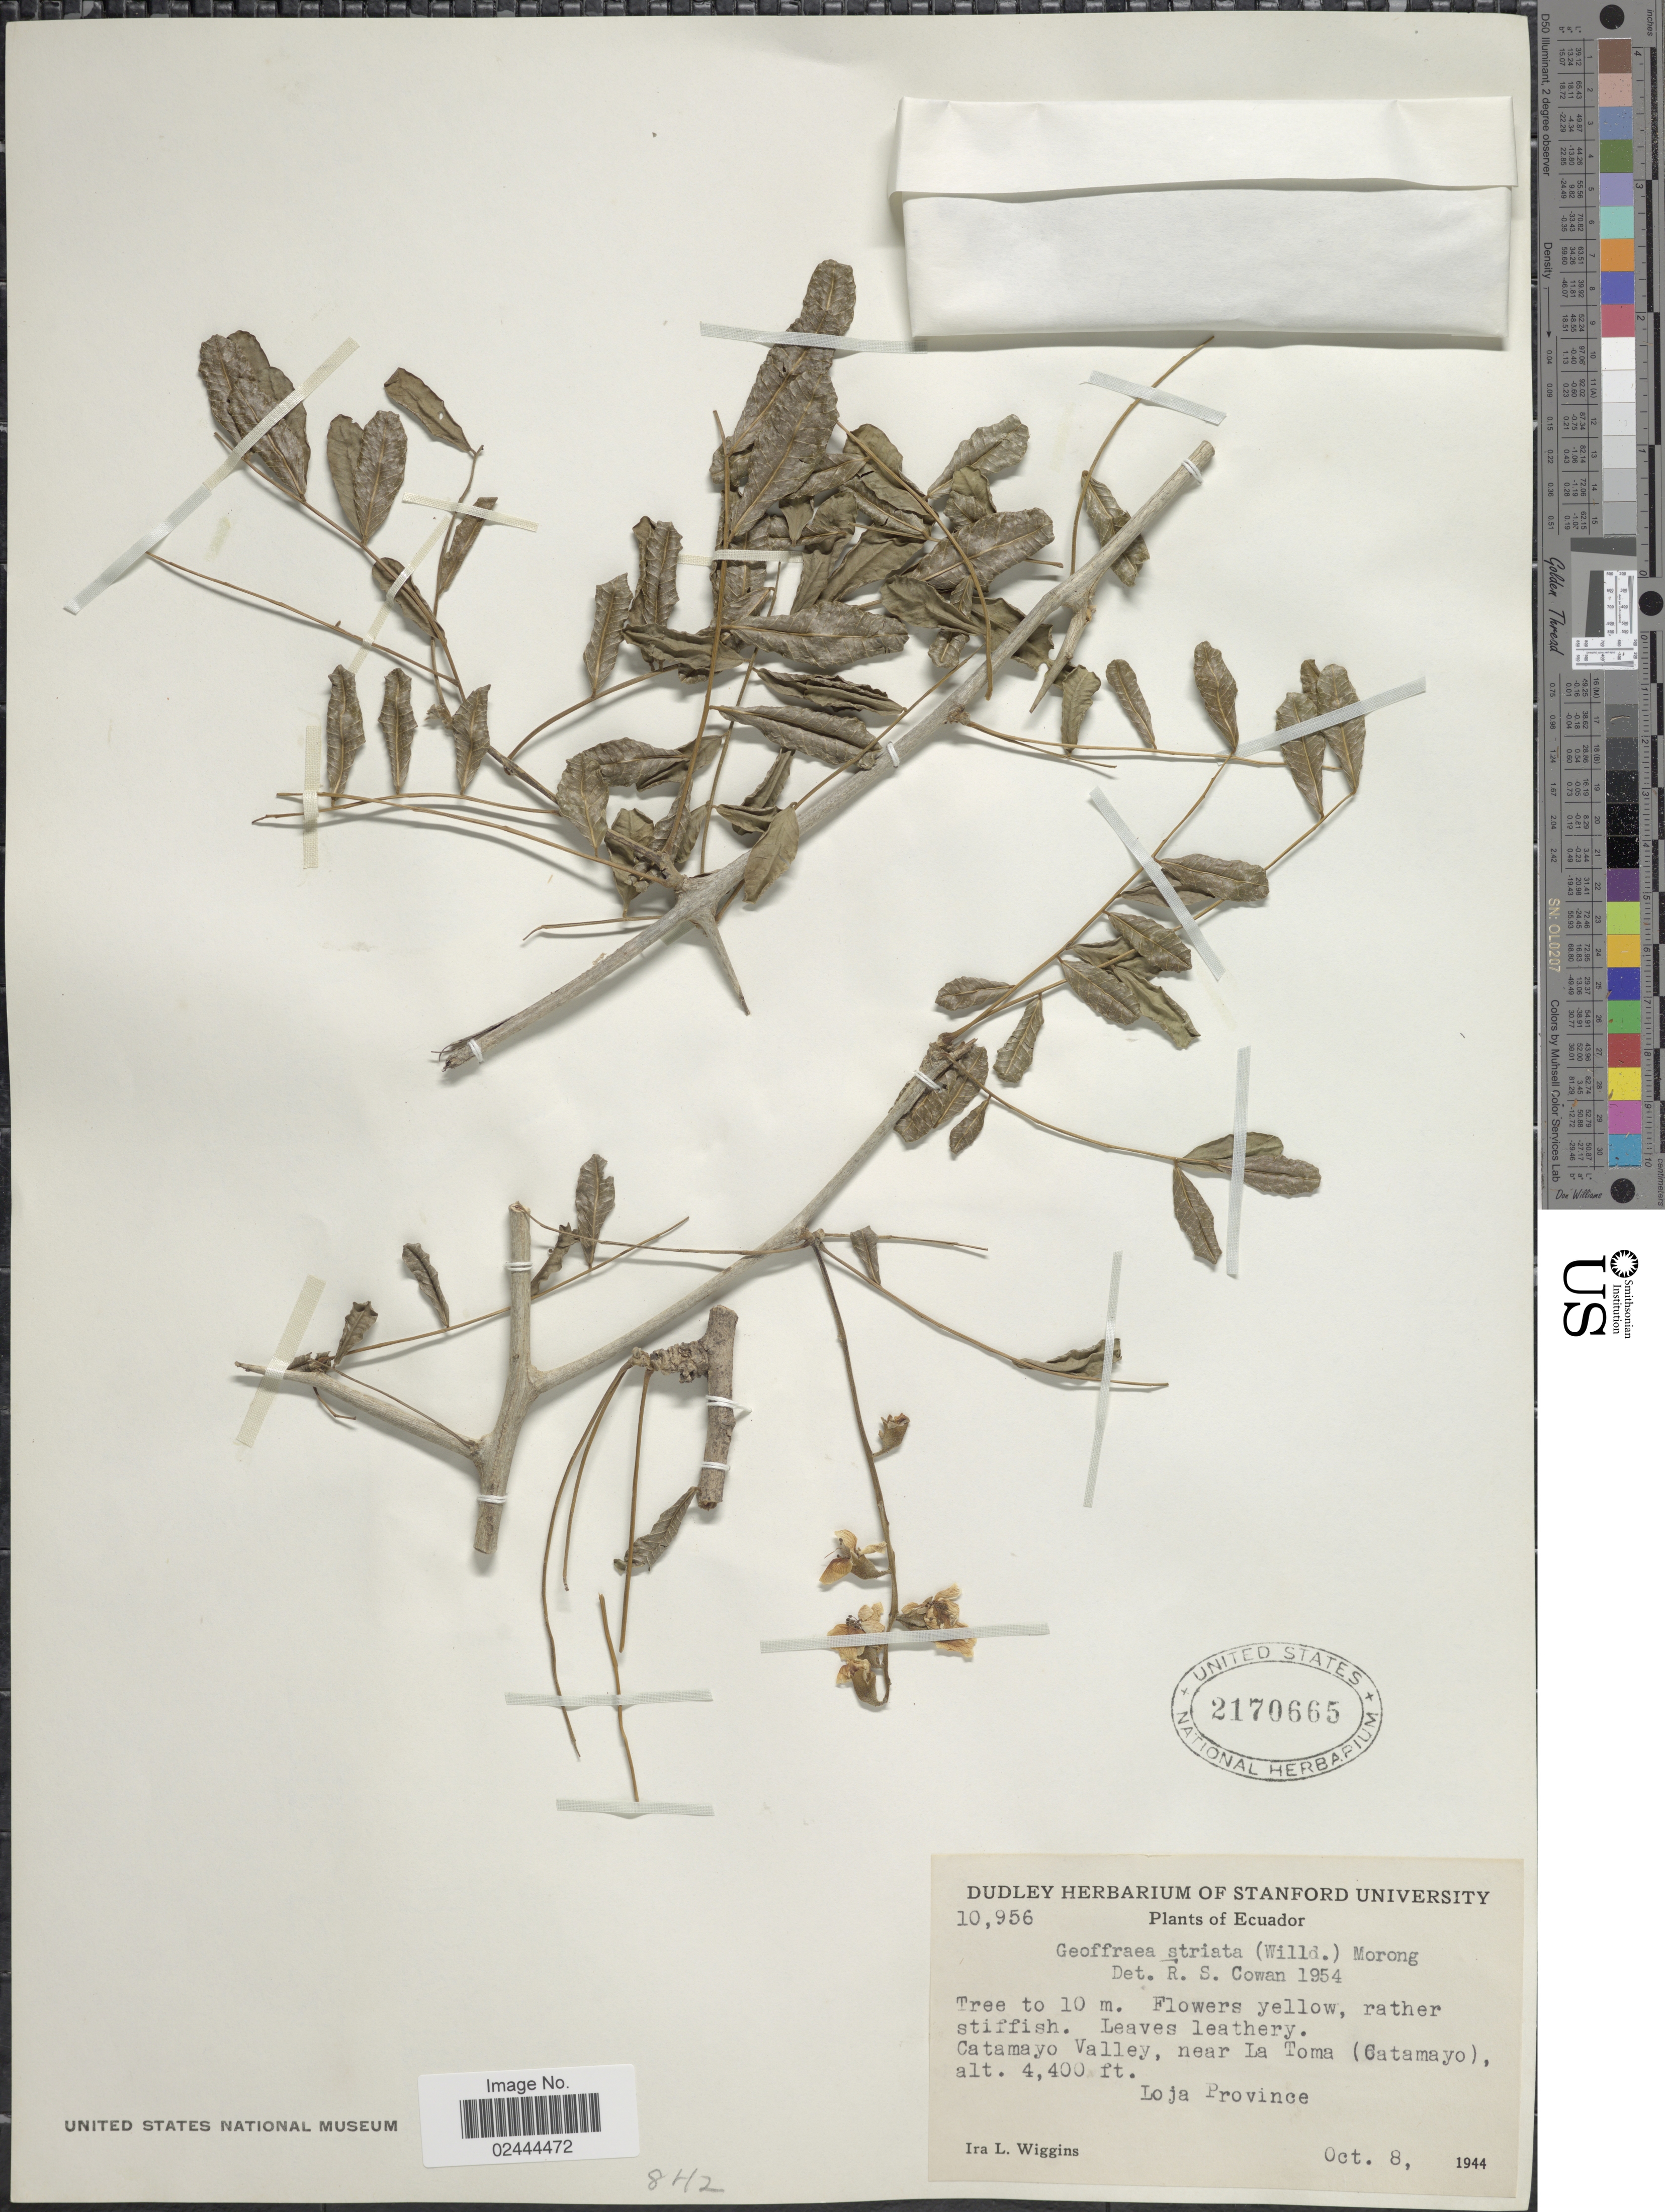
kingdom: Plantae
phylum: Tracheophyta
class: Magnoliopsida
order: Fabales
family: Fabaceae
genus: Geoffroea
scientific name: Geoffroea spinosa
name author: Jacq.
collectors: I. L. Wiggins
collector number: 10956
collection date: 1944-10-08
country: Ecuador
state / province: Loja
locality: Catamayo Valley, near La Toma (Catamayo)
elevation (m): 1341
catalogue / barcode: US 2170665